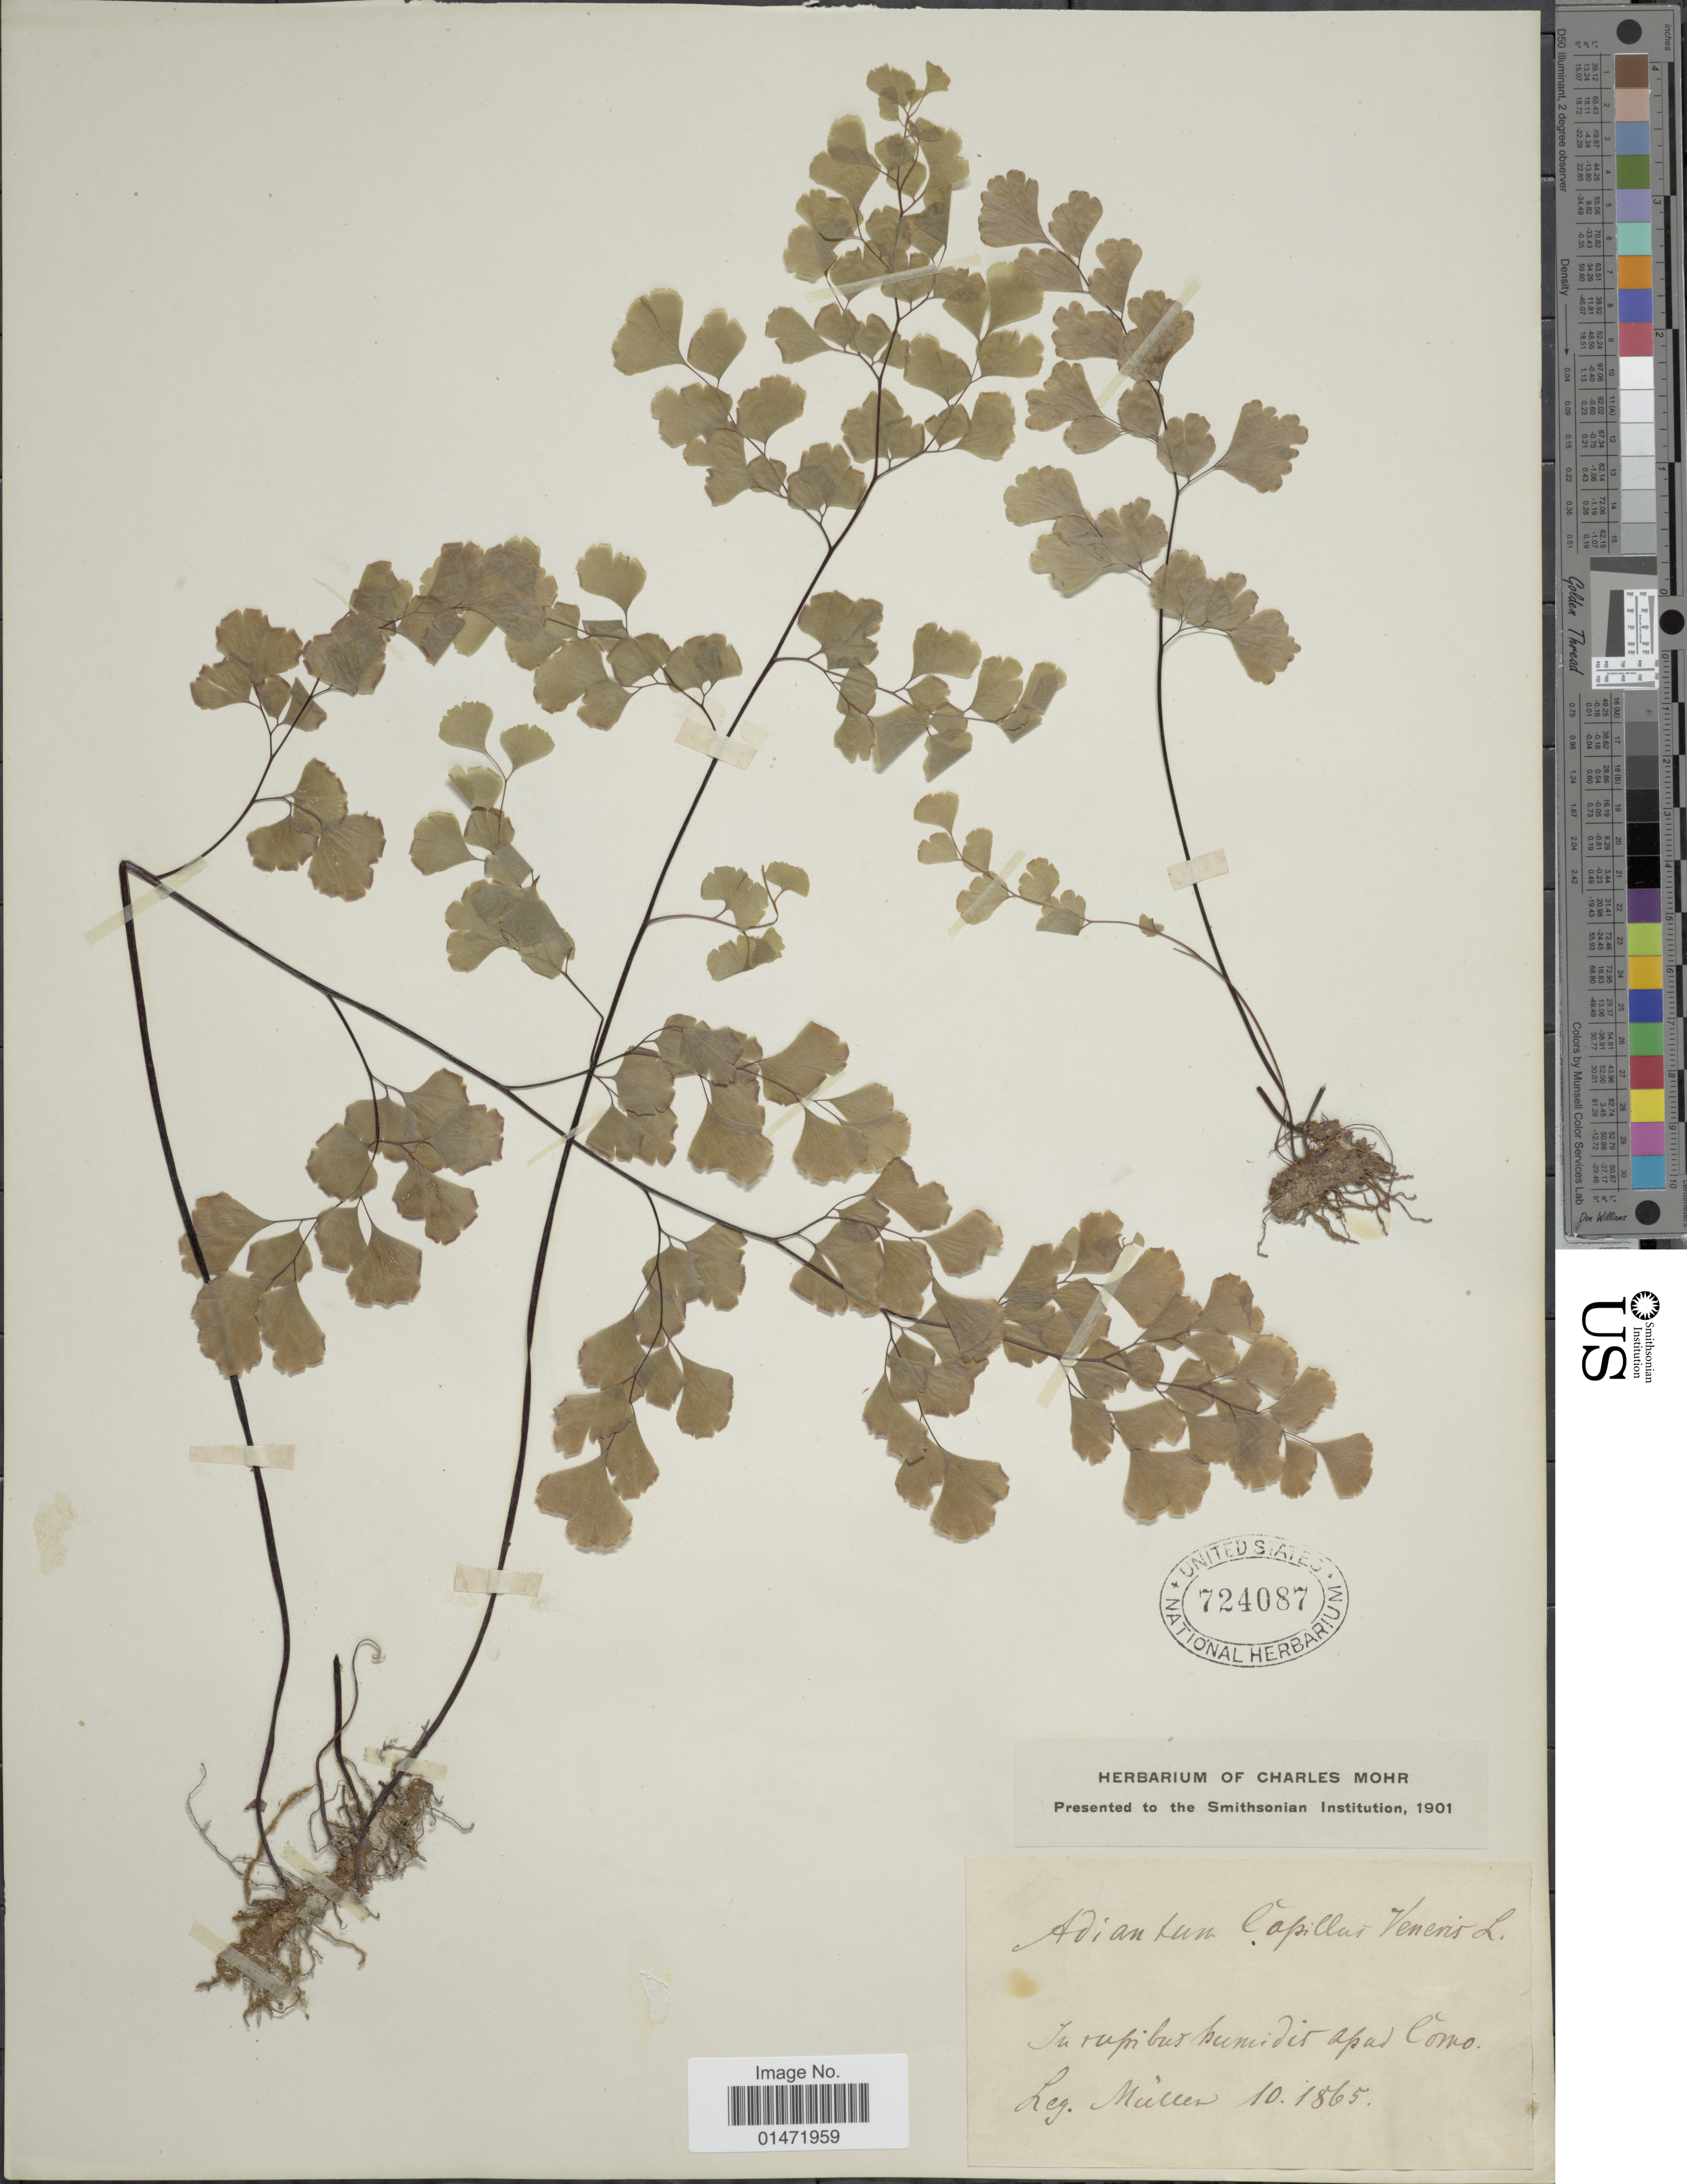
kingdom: Plantae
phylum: Tracheophyta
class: Polypodiopsida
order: Polypodiales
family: Pteridaceae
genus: Adiantum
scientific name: Adiantum capillus-veneris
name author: L.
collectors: -- Müller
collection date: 1865-10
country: Italy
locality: In rupibus humidis apad Como [interpreted]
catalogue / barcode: US 724087